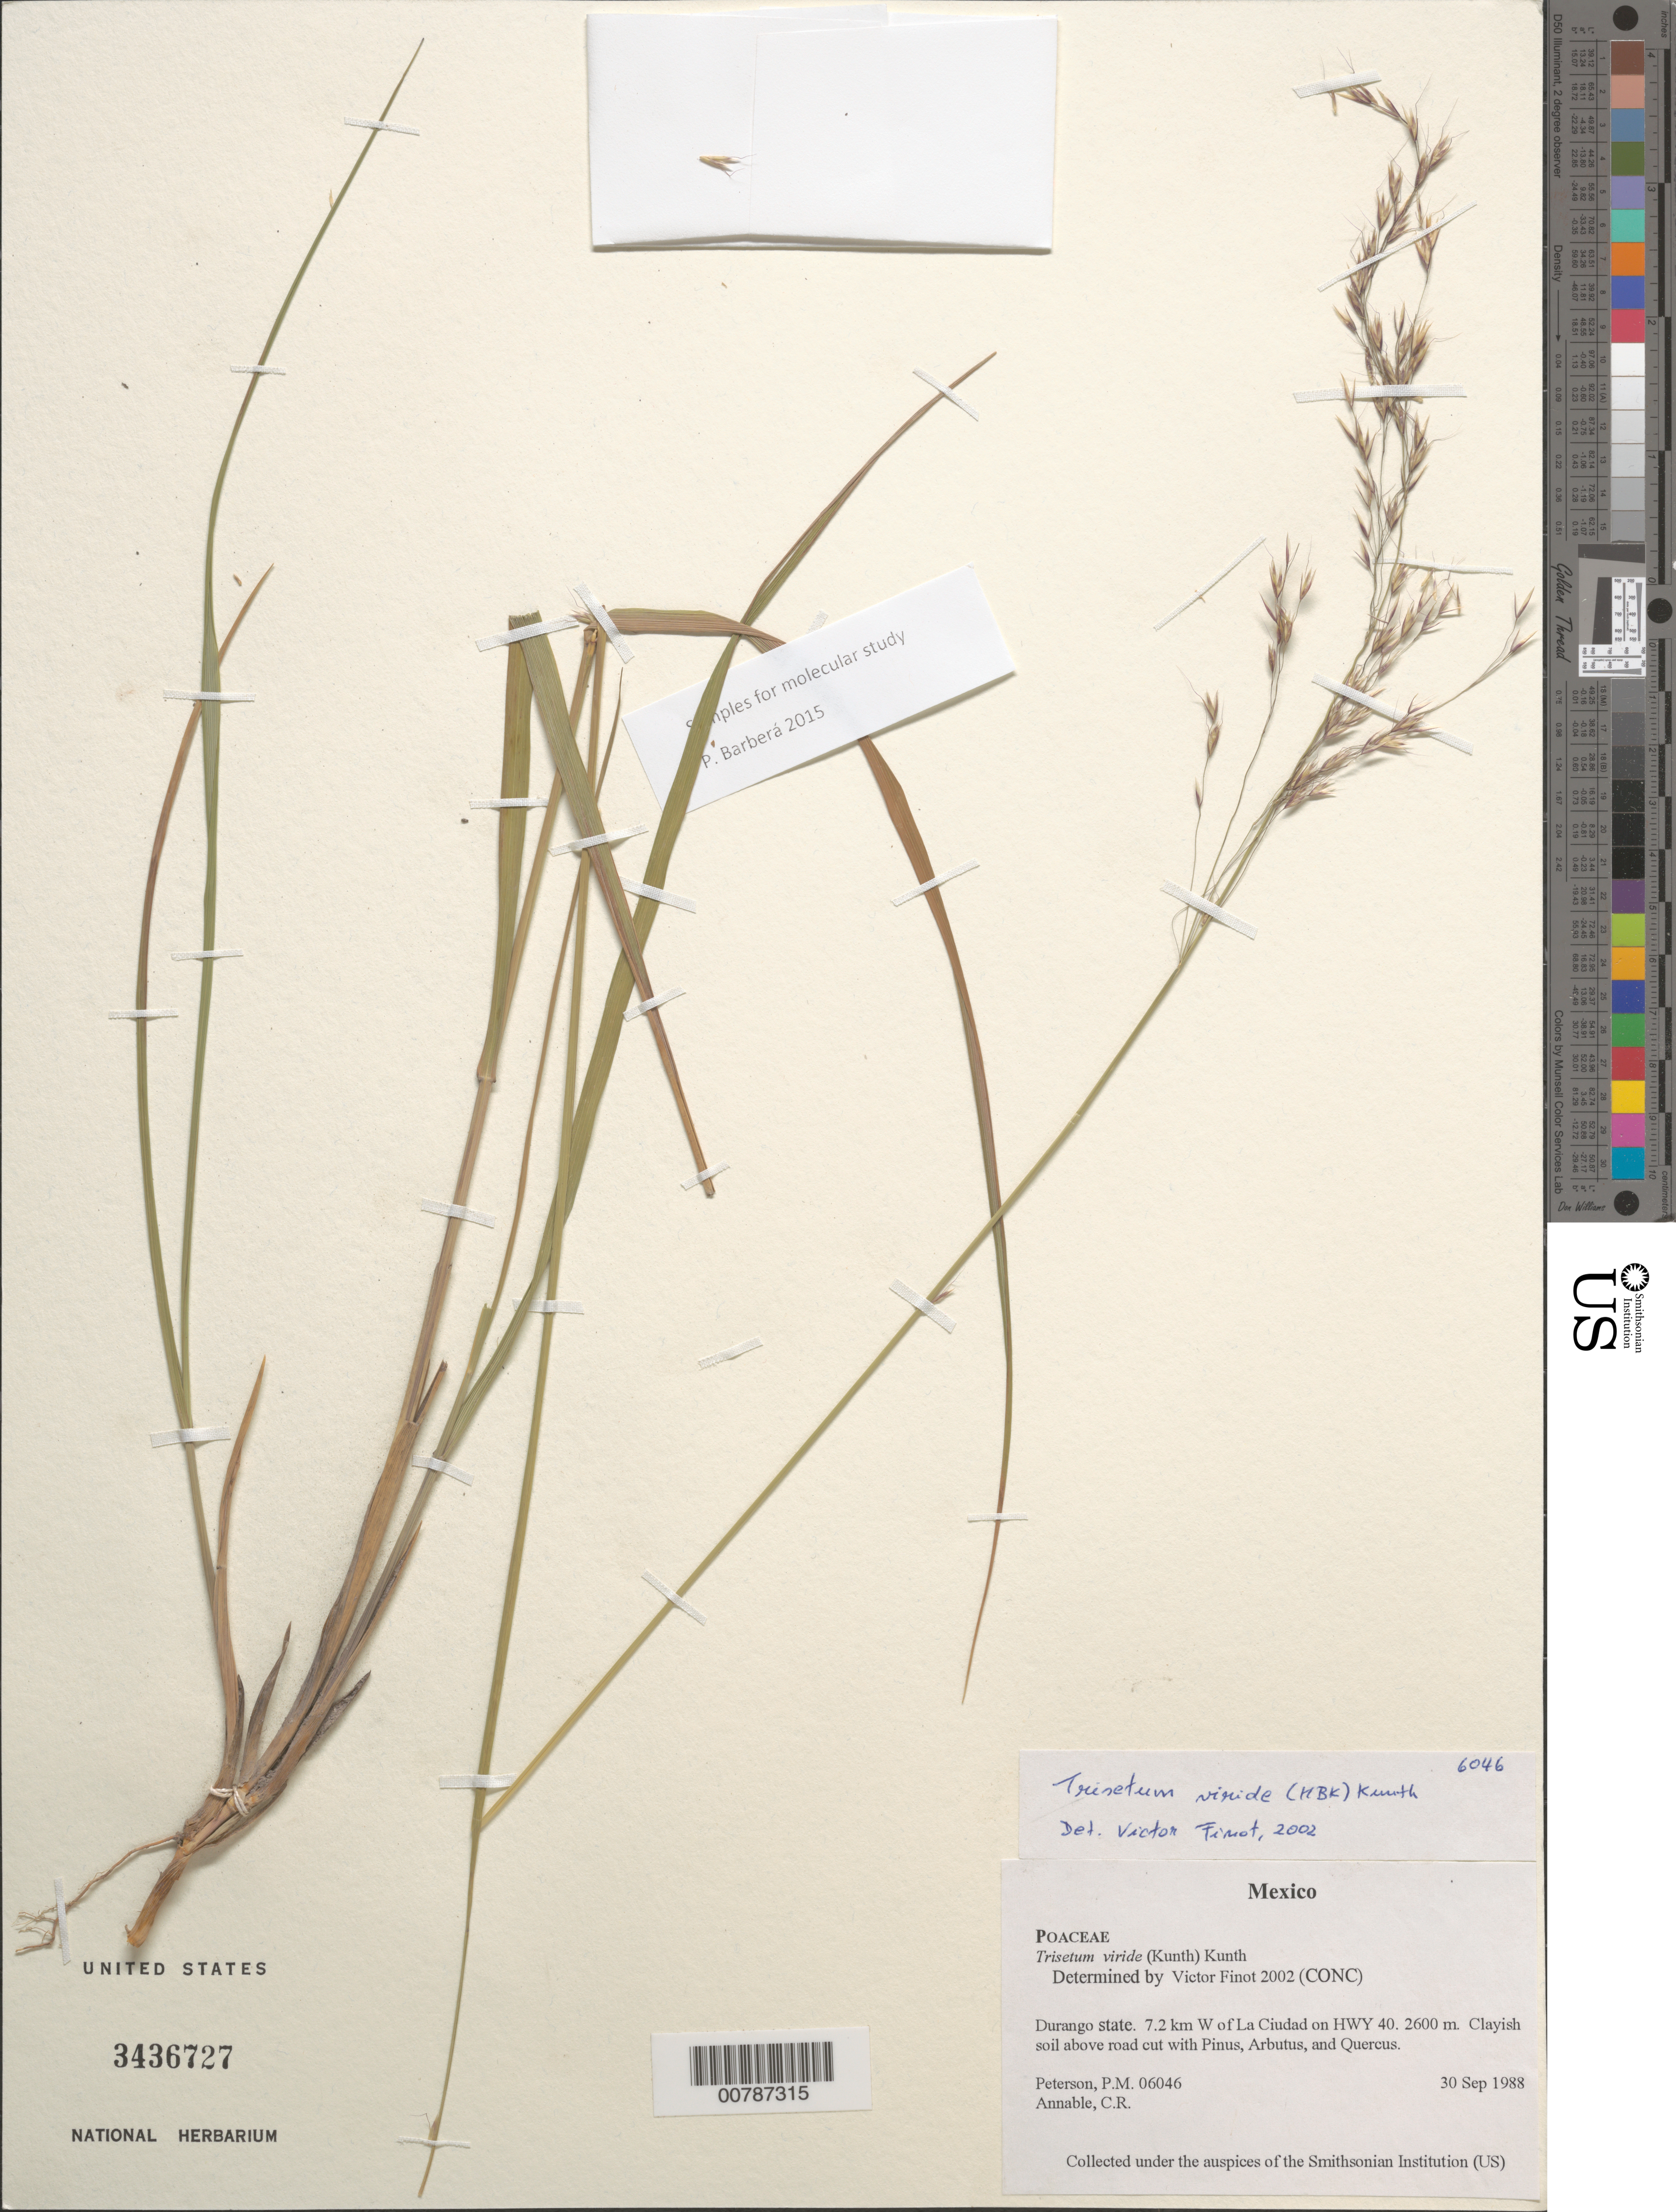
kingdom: Plantae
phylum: Tracheophyta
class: Liliopsida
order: Poales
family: Poaceae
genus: Trisetum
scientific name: Trisetum viride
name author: (Kunth) Kunth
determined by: Finot, V. L.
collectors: P. M. Peterson & C. R. Annable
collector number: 06046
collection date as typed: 30 Sep 1988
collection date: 1988-09-30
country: Mexico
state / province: Durango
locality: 7.2 km W of La Ciudad on HWY 40.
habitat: Clayish soil above road cut with Pinus, Arbutus, and Quercus.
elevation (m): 2600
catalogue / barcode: US 3436727